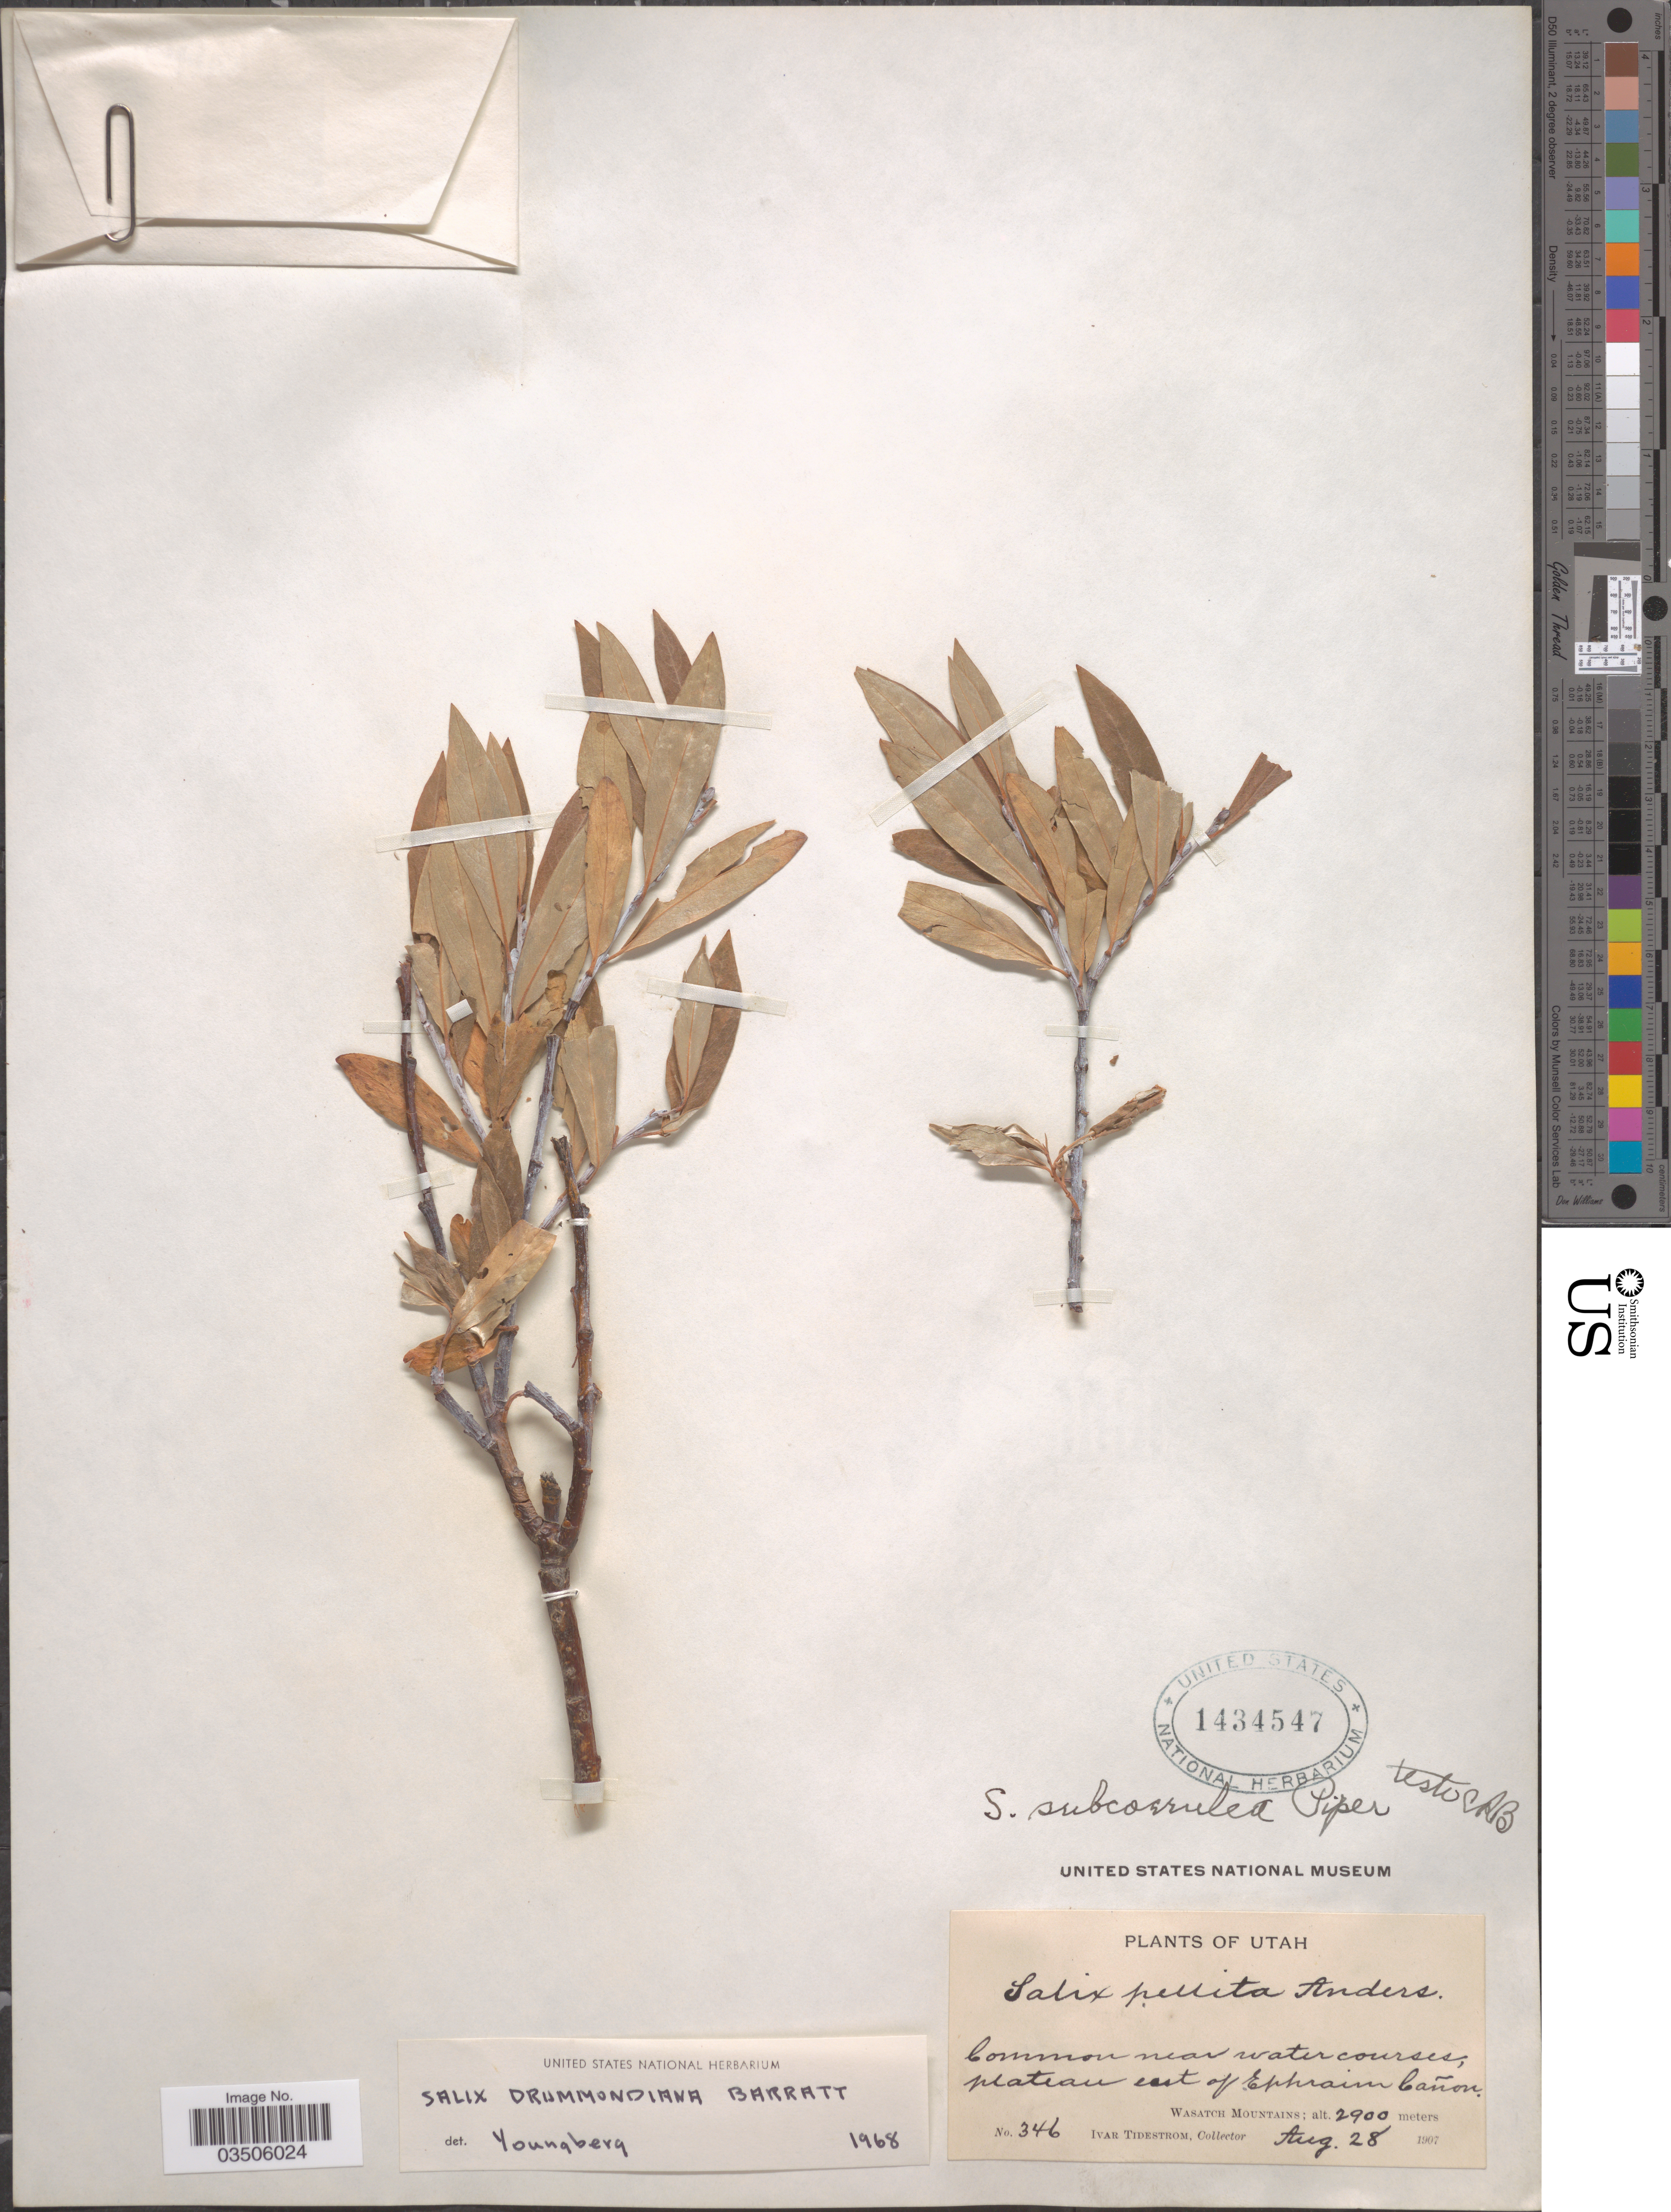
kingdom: Plantae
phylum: Tracheophyta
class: Magnoliopsida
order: Malpighiales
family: Salicaceae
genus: Salix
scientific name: Salix subcoerulea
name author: Piper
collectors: I. F. Tidestrom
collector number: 346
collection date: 1907-08-28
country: United States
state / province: Utah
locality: Common near water courses, plateau east of Ephraim Cañon. Wasatch Mountains.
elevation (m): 2900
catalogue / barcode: US 1434547